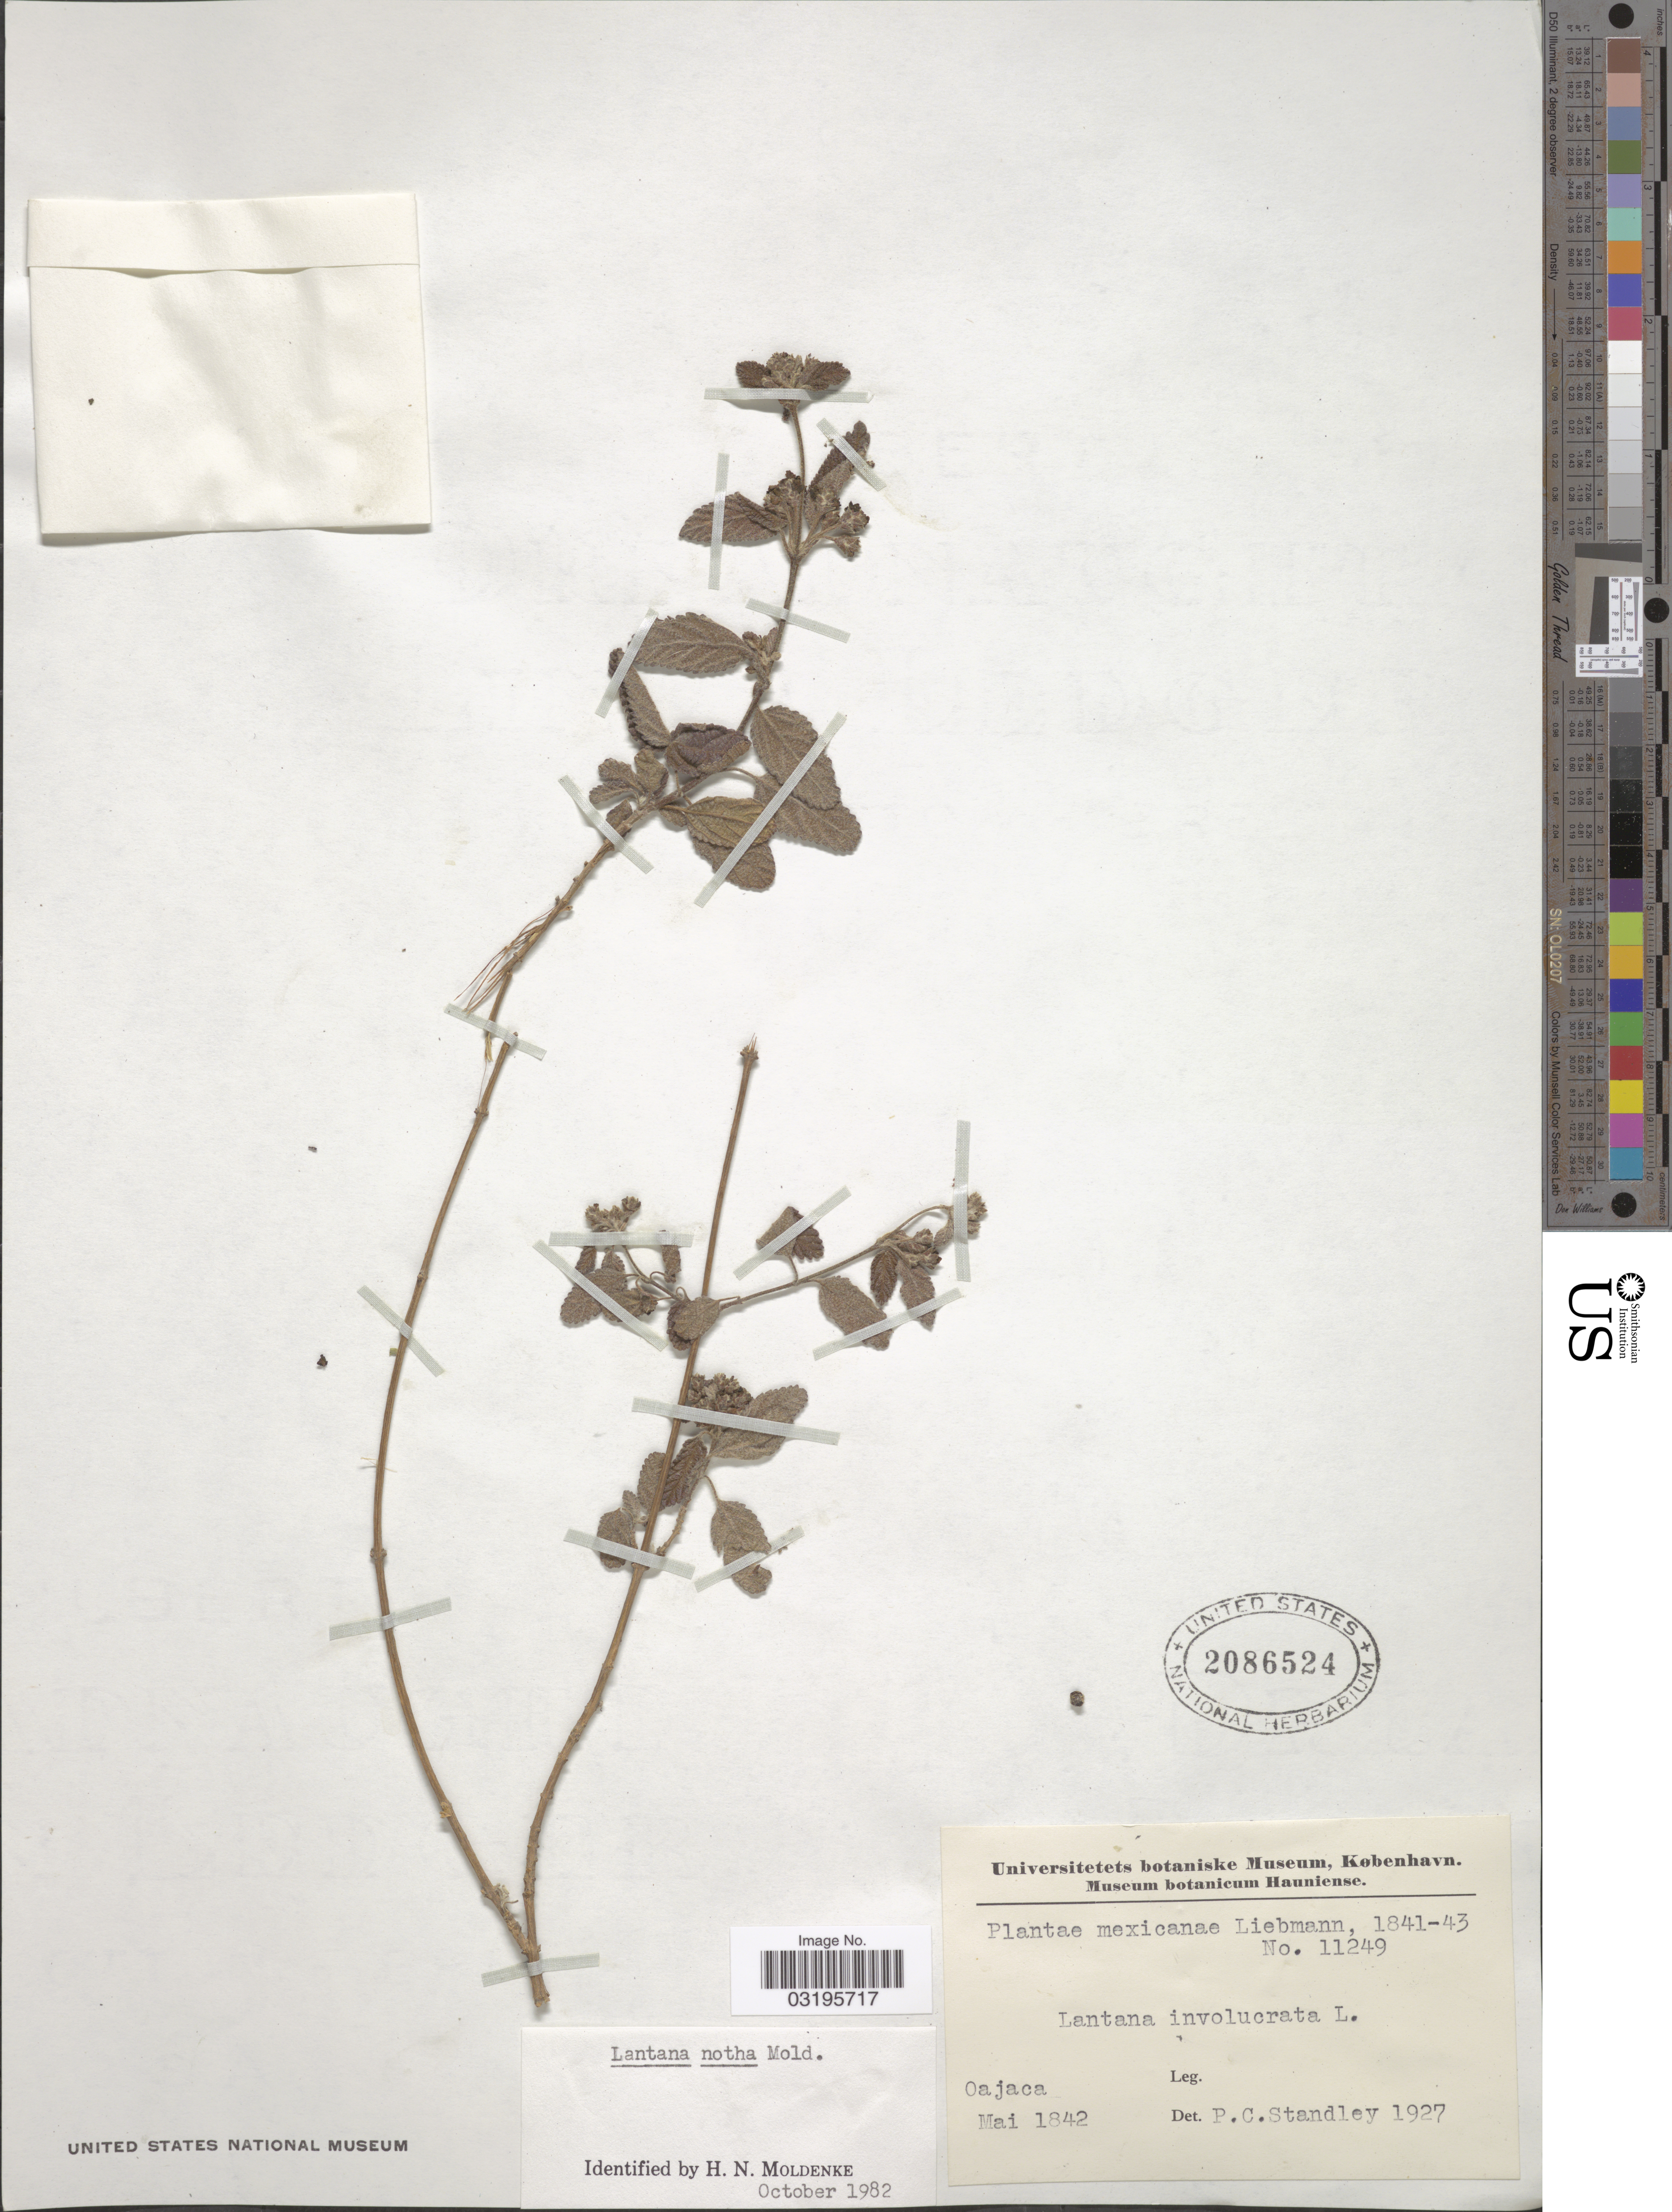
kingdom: Plantae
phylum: Tracheophyta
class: Magnoliopsida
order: Lamiales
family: Verbenaceae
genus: Lantana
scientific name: Lantana notha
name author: Moldenke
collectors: Liebmann, --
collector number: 11249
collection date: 1842-05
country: Mexico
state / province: Oaxaca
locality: Oajaca.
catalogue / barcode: US 2086524